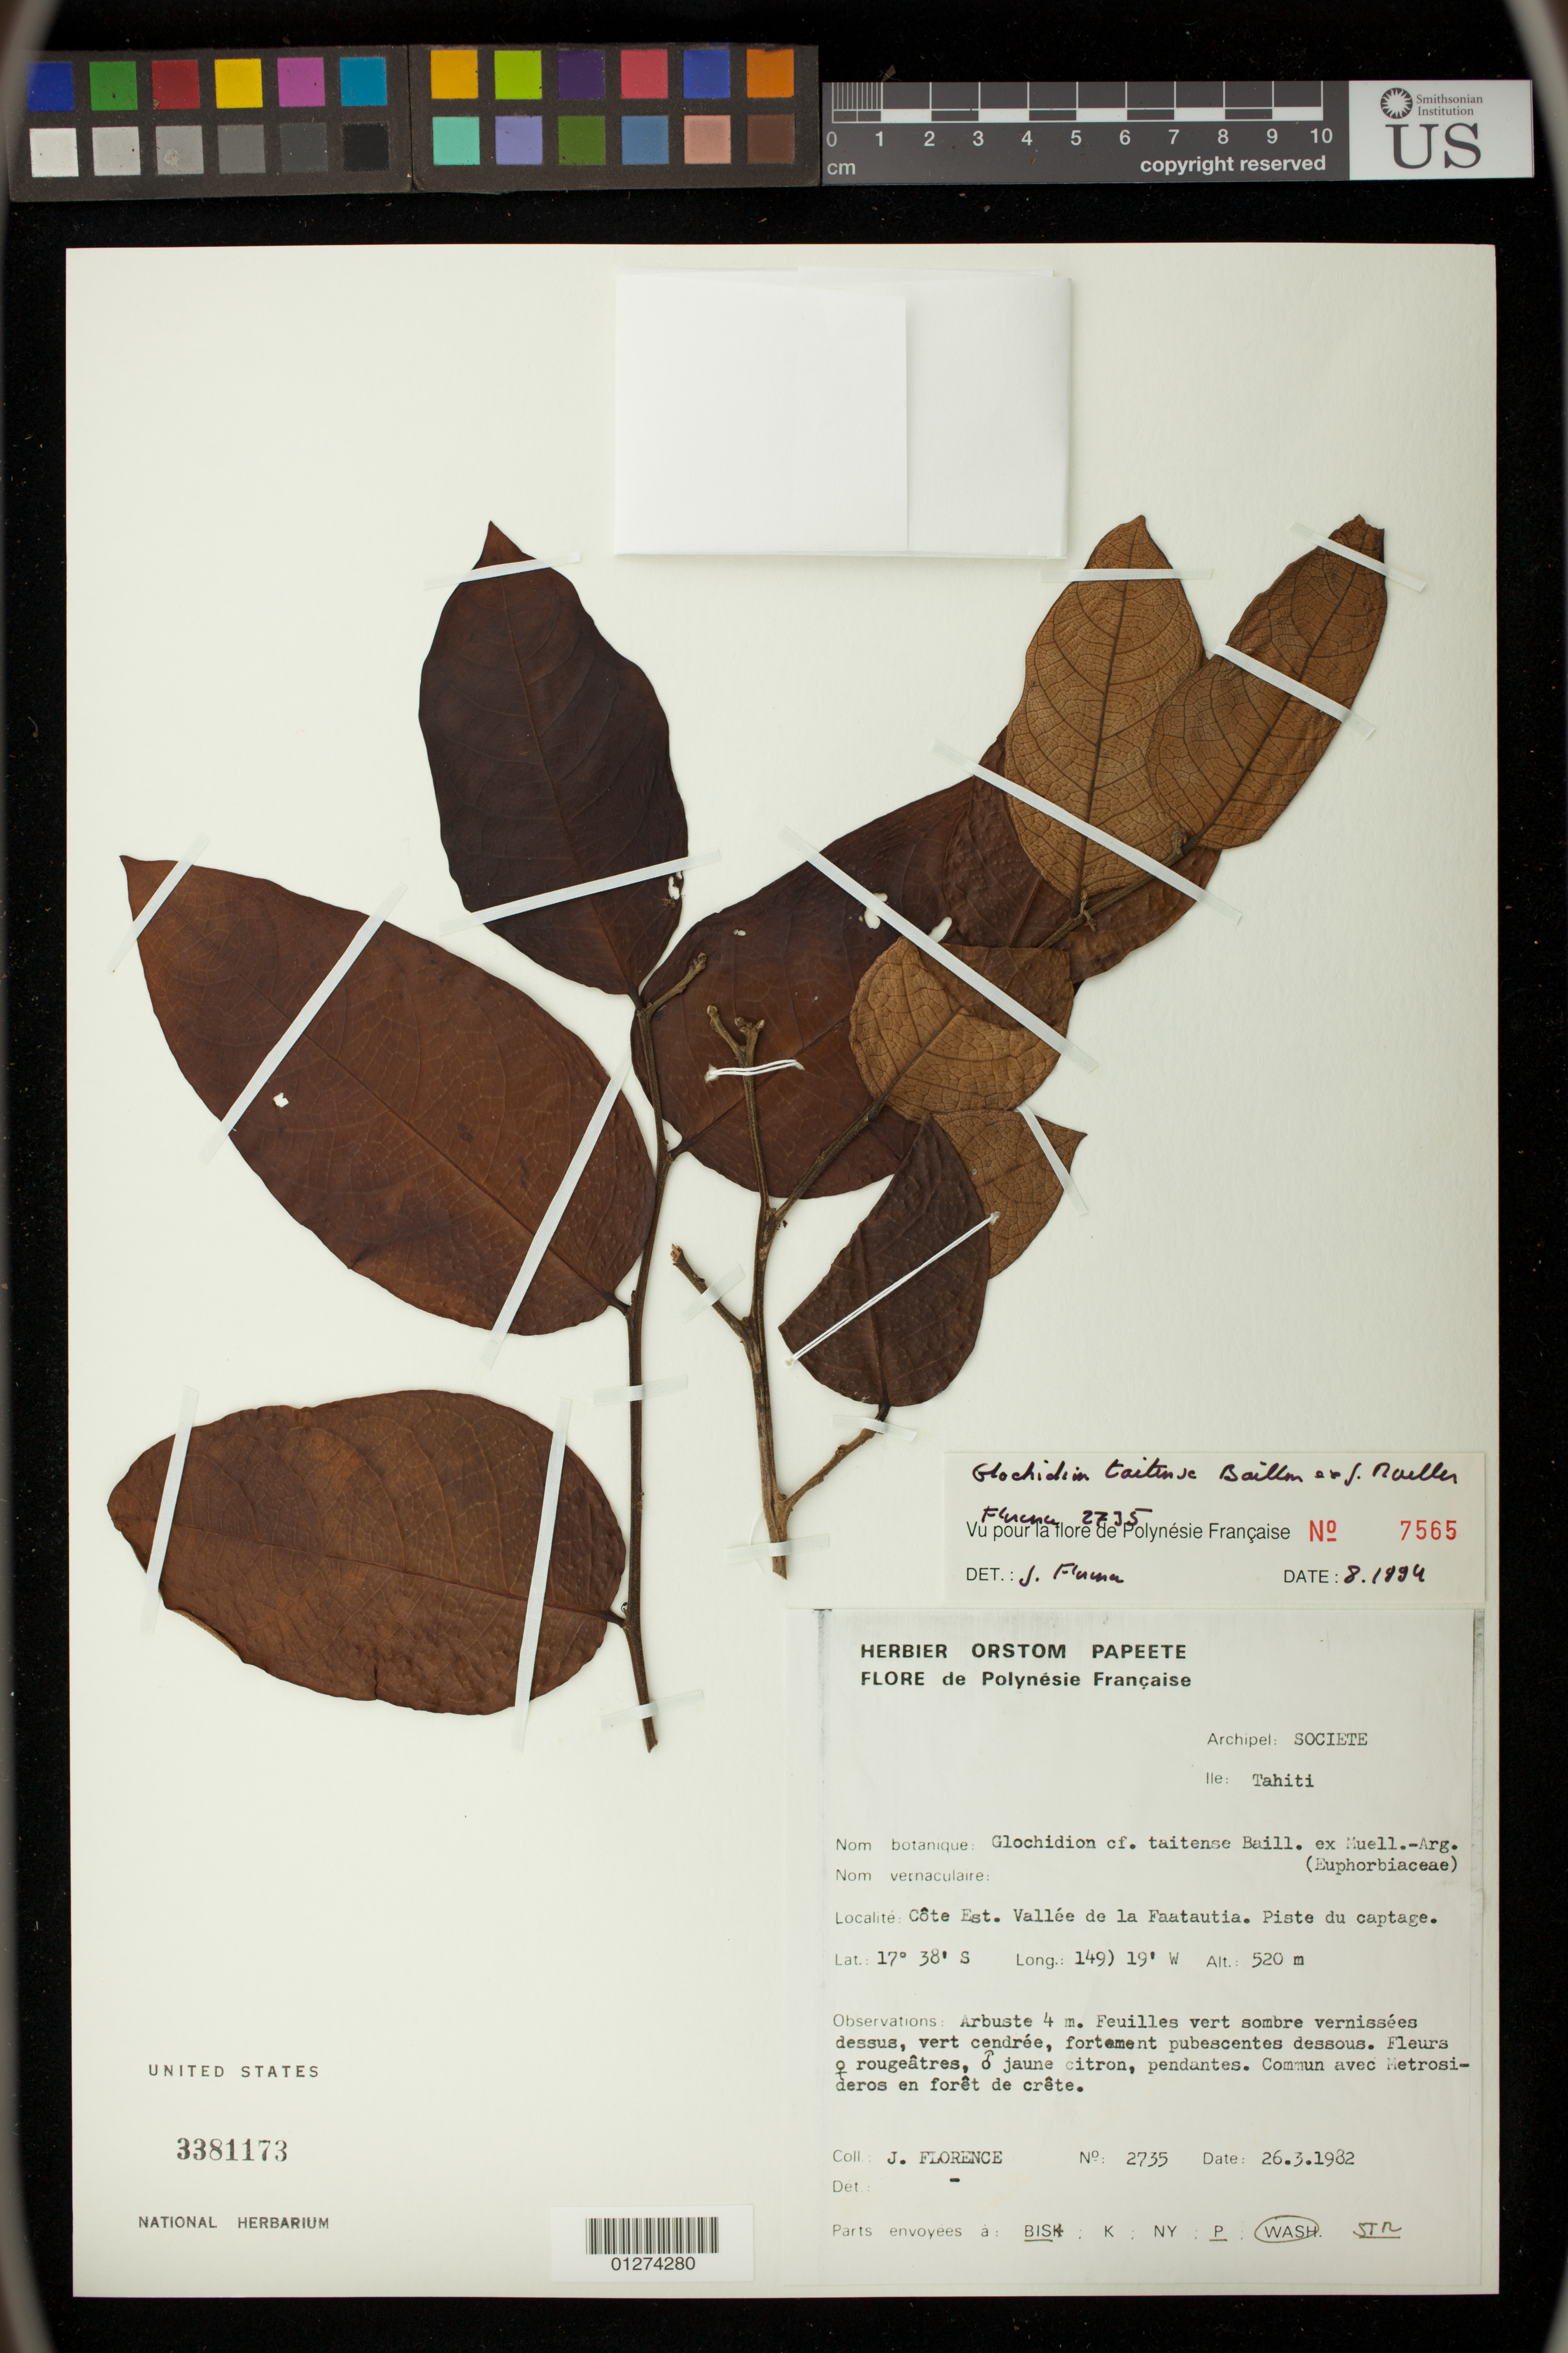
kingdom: Plantae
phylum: Tracheophyta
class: Magnoliopsida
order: Malpighiales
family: Phyllanthaceae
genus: Phyllanthus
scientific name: Phyllanthus taitensis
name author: (Baill. ex Müll. Arg.) Müll. Arg.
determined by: Wagner, W. L., (BOT), Smithsonian Institution - National Museum of Natural History (UNITED STATES)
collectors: J. Florence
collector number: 2735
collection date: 1982-03-26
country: French Polynesia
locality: Societe. Tahiti. Cote Est. Vallee de la Faatautia. Piste du captage.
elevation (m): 520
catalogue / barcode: US 3381173